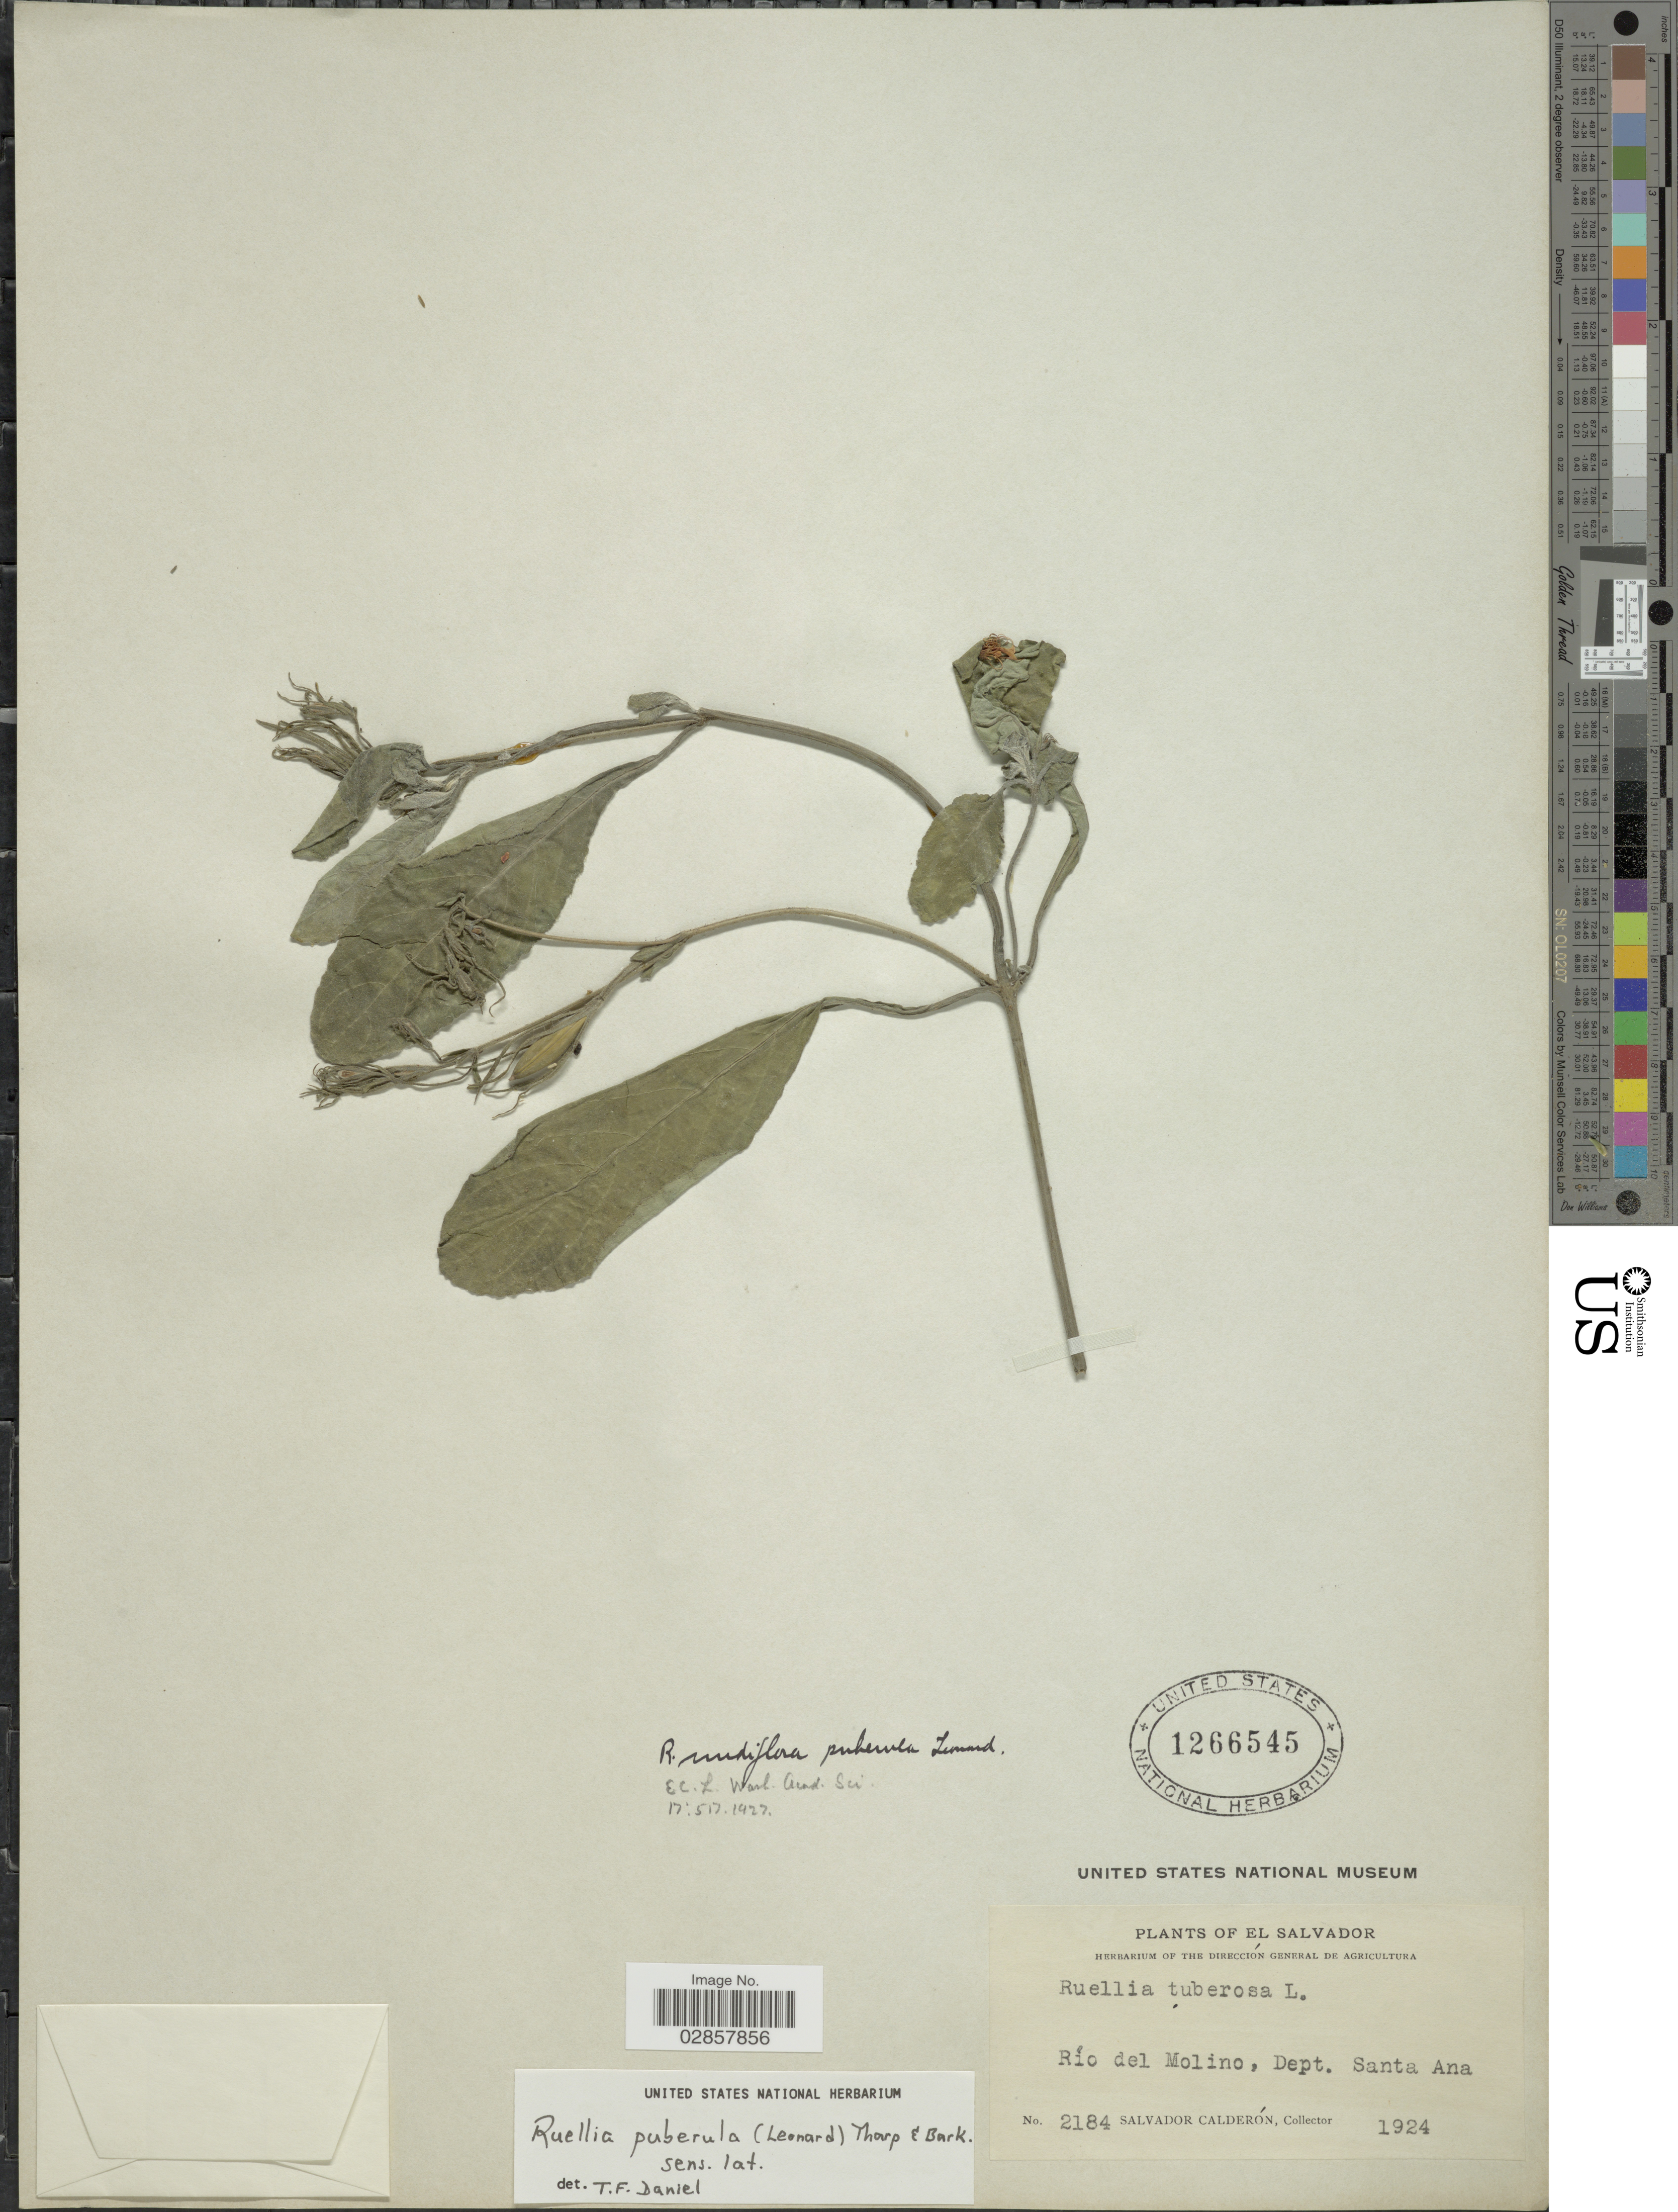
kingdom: Plantae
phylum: Tracheophyta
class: Magnoliopsida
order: Lamiales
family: Acanthaceae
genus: Ruellia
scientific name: Ruellia nudiflora var. puberula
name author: Leonard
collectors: S. Calderón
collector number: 2184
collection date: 1924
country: El Salvador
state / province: Santa Ana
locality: Río del Molino. Dept. Santa Ana.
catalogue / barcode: US 1266545